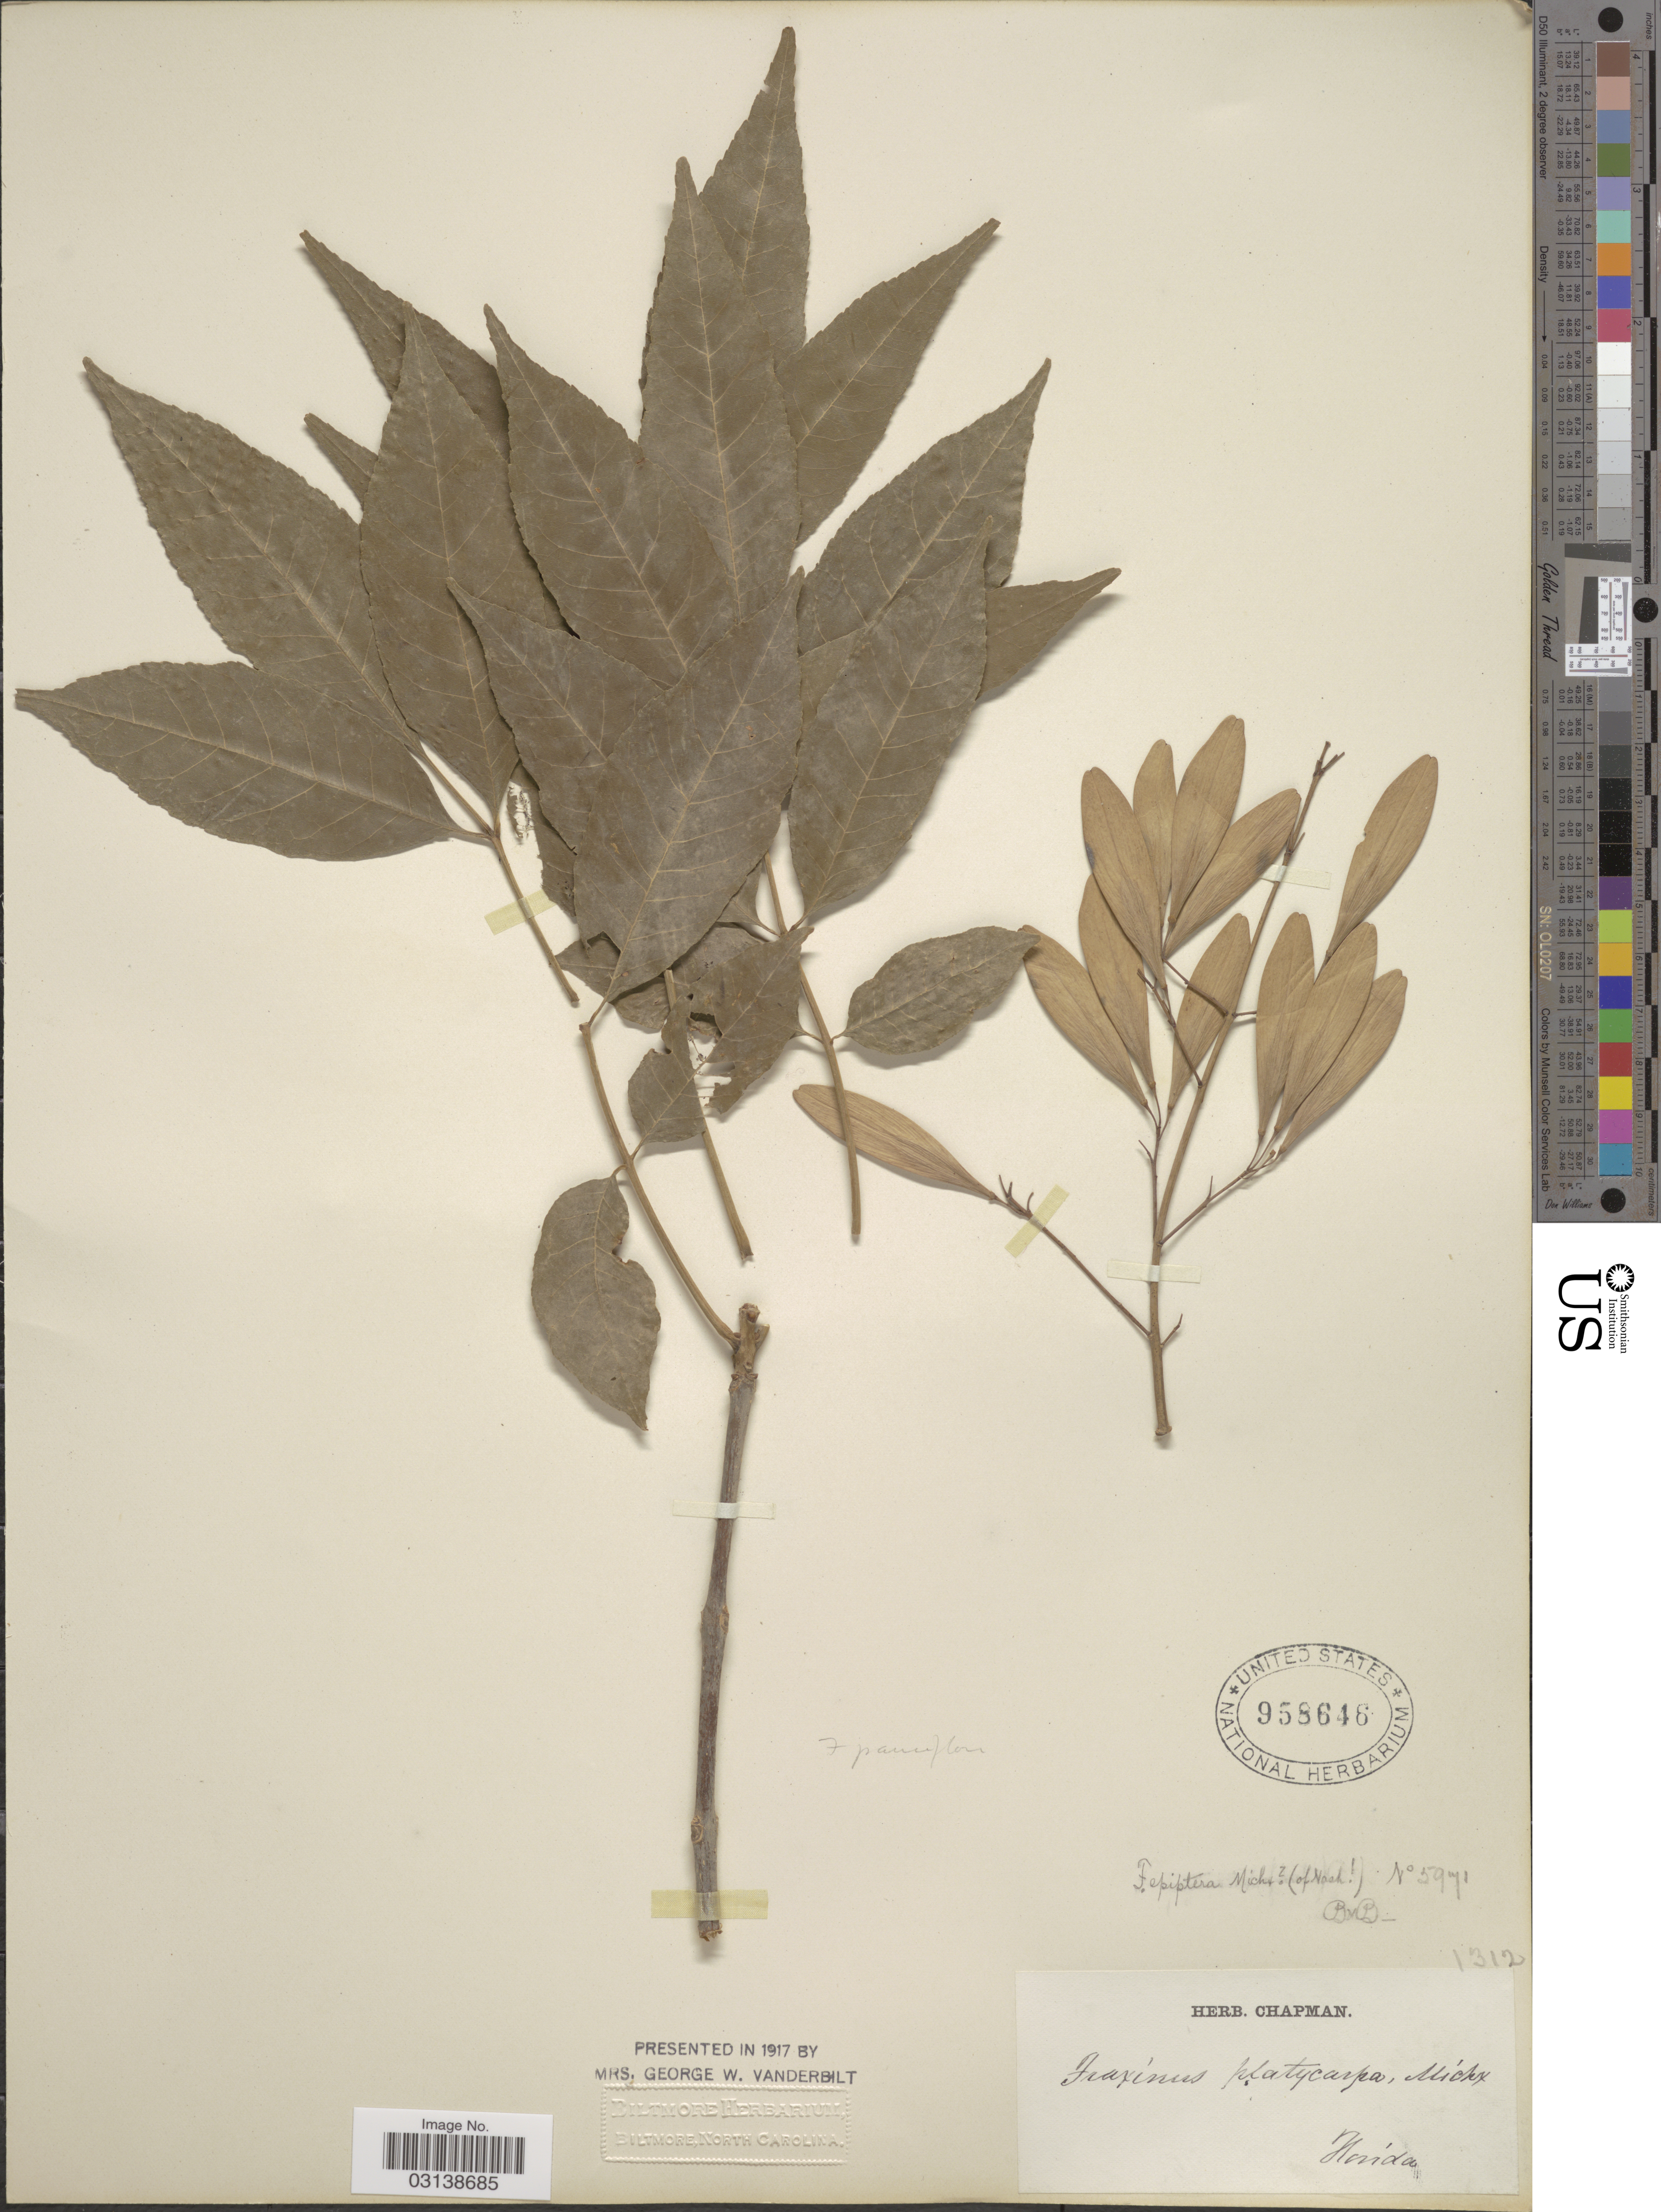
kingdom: Plantae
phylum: Tracheophyta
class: Magnoliopsida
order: Lamiales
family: Oleaceae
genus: Fraxinus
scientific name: Fraxinus caroliniana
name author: Mill.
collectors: ex herb. Chapman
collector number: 5971?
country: United States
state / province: Florida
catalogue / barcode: US 958648